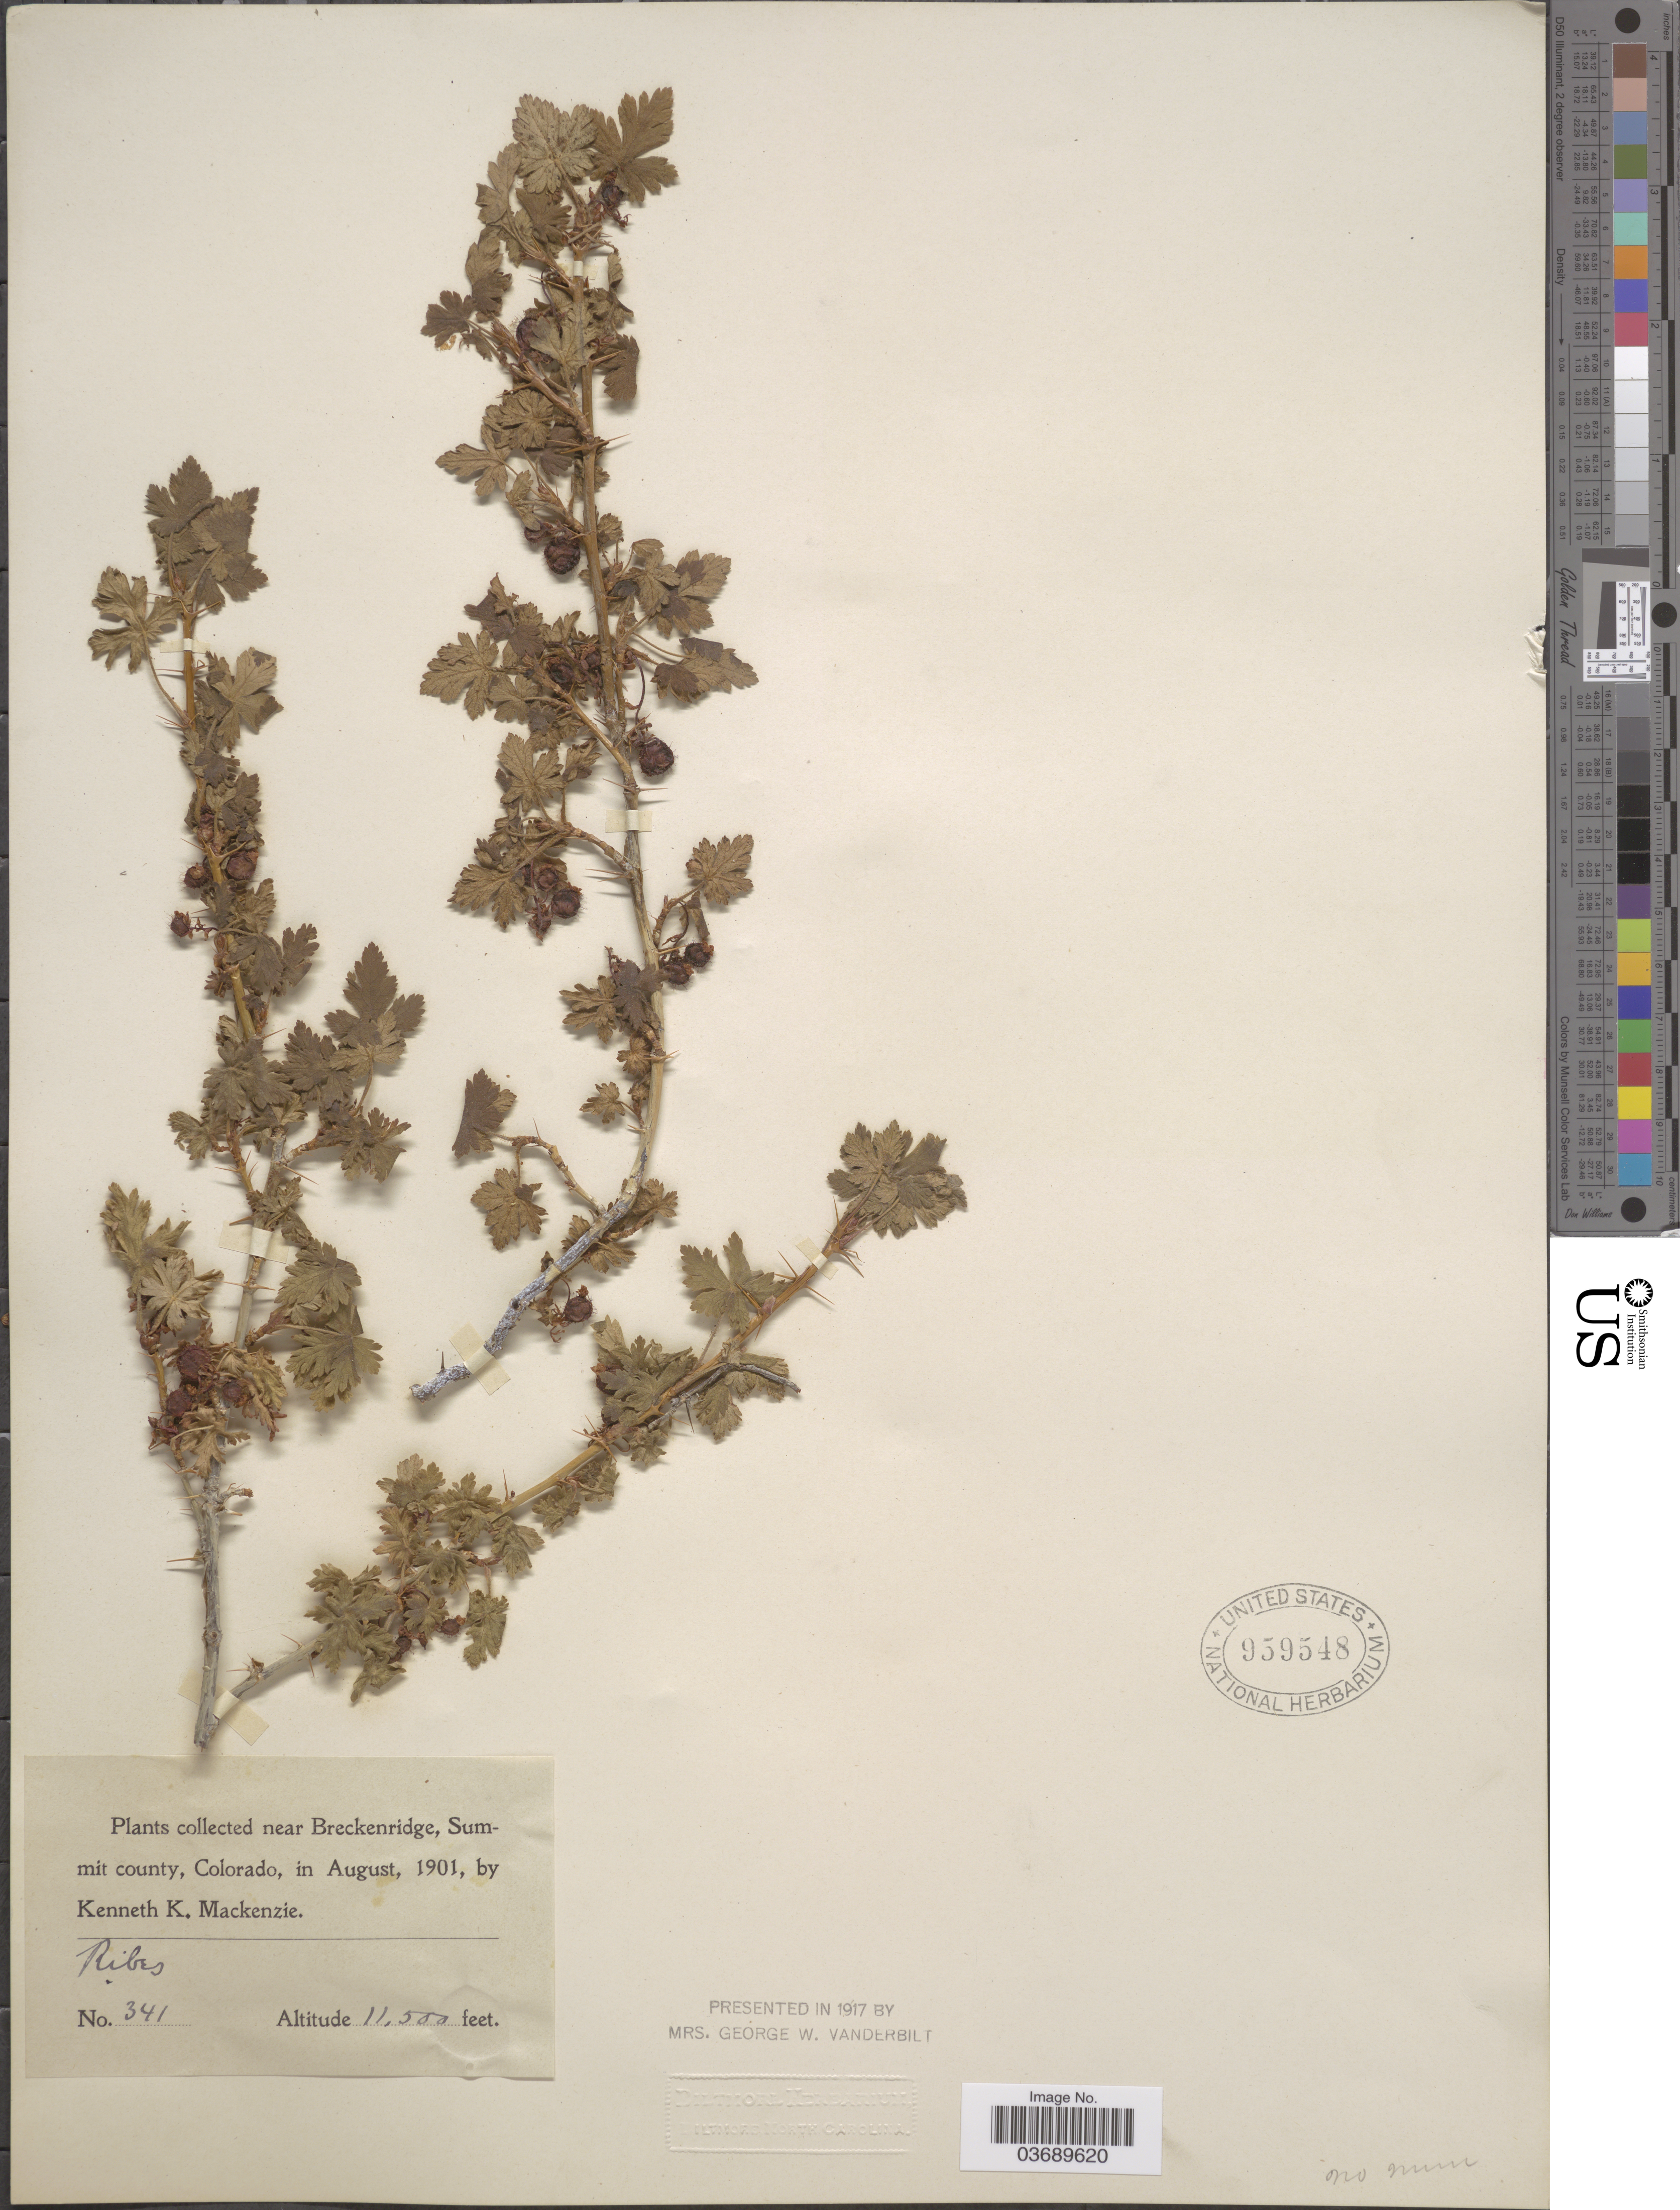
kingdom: Plantae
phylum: Tracheophyta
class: Magnoliopsida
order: Saxifragales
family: Grossulariaceae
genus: Ribes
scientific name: Ribes sp.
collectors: K. K. Mackenzie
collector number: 341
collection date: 1901-08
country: United States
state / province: Colorado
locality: Near Breckenridge, Summit county.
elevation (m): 3505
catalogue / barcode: US 959548